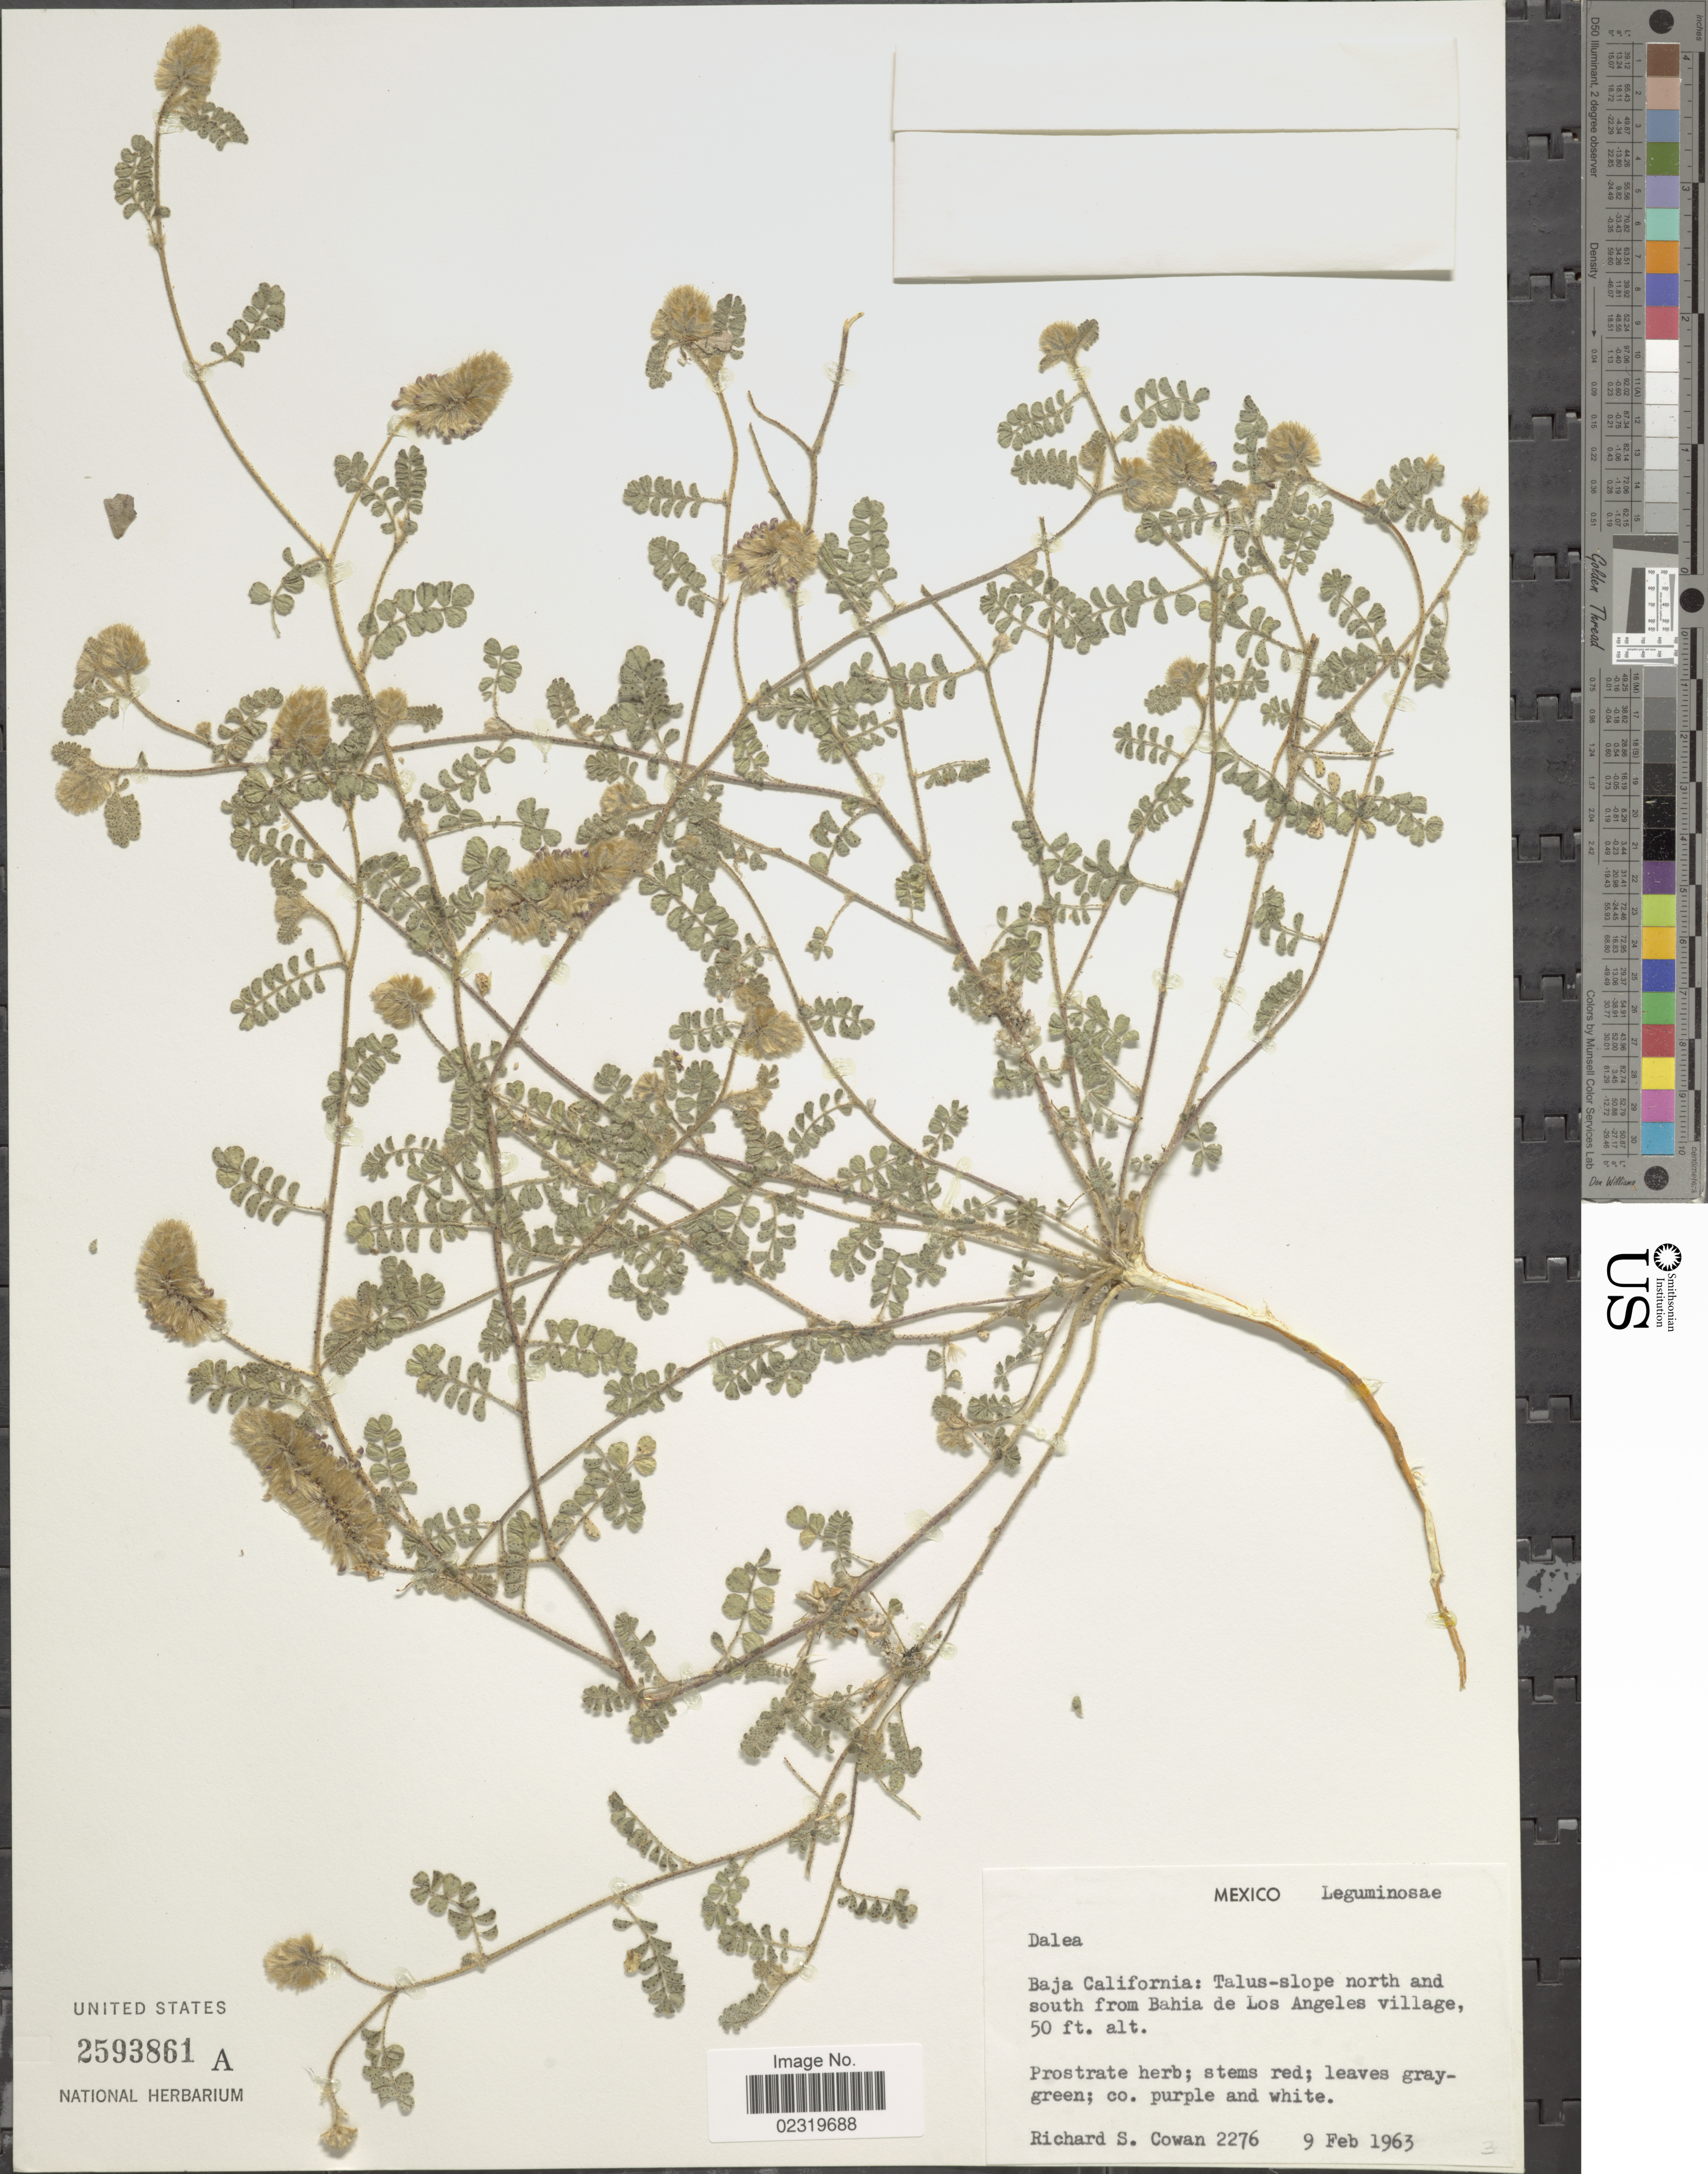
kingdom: Plantae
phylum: Tracheophyta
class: Magnoliopsida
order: Fabales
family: Fabaceae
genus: Dalea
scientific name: Dalea mollis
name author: Benth.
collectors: R. S. Cowan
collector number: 2276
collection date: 1963-02-09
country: Mexico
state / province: Baja California Norte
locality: Talus-slope north and south from Bahia de Los Angeles village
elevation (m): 15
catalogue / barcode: US 2593861A